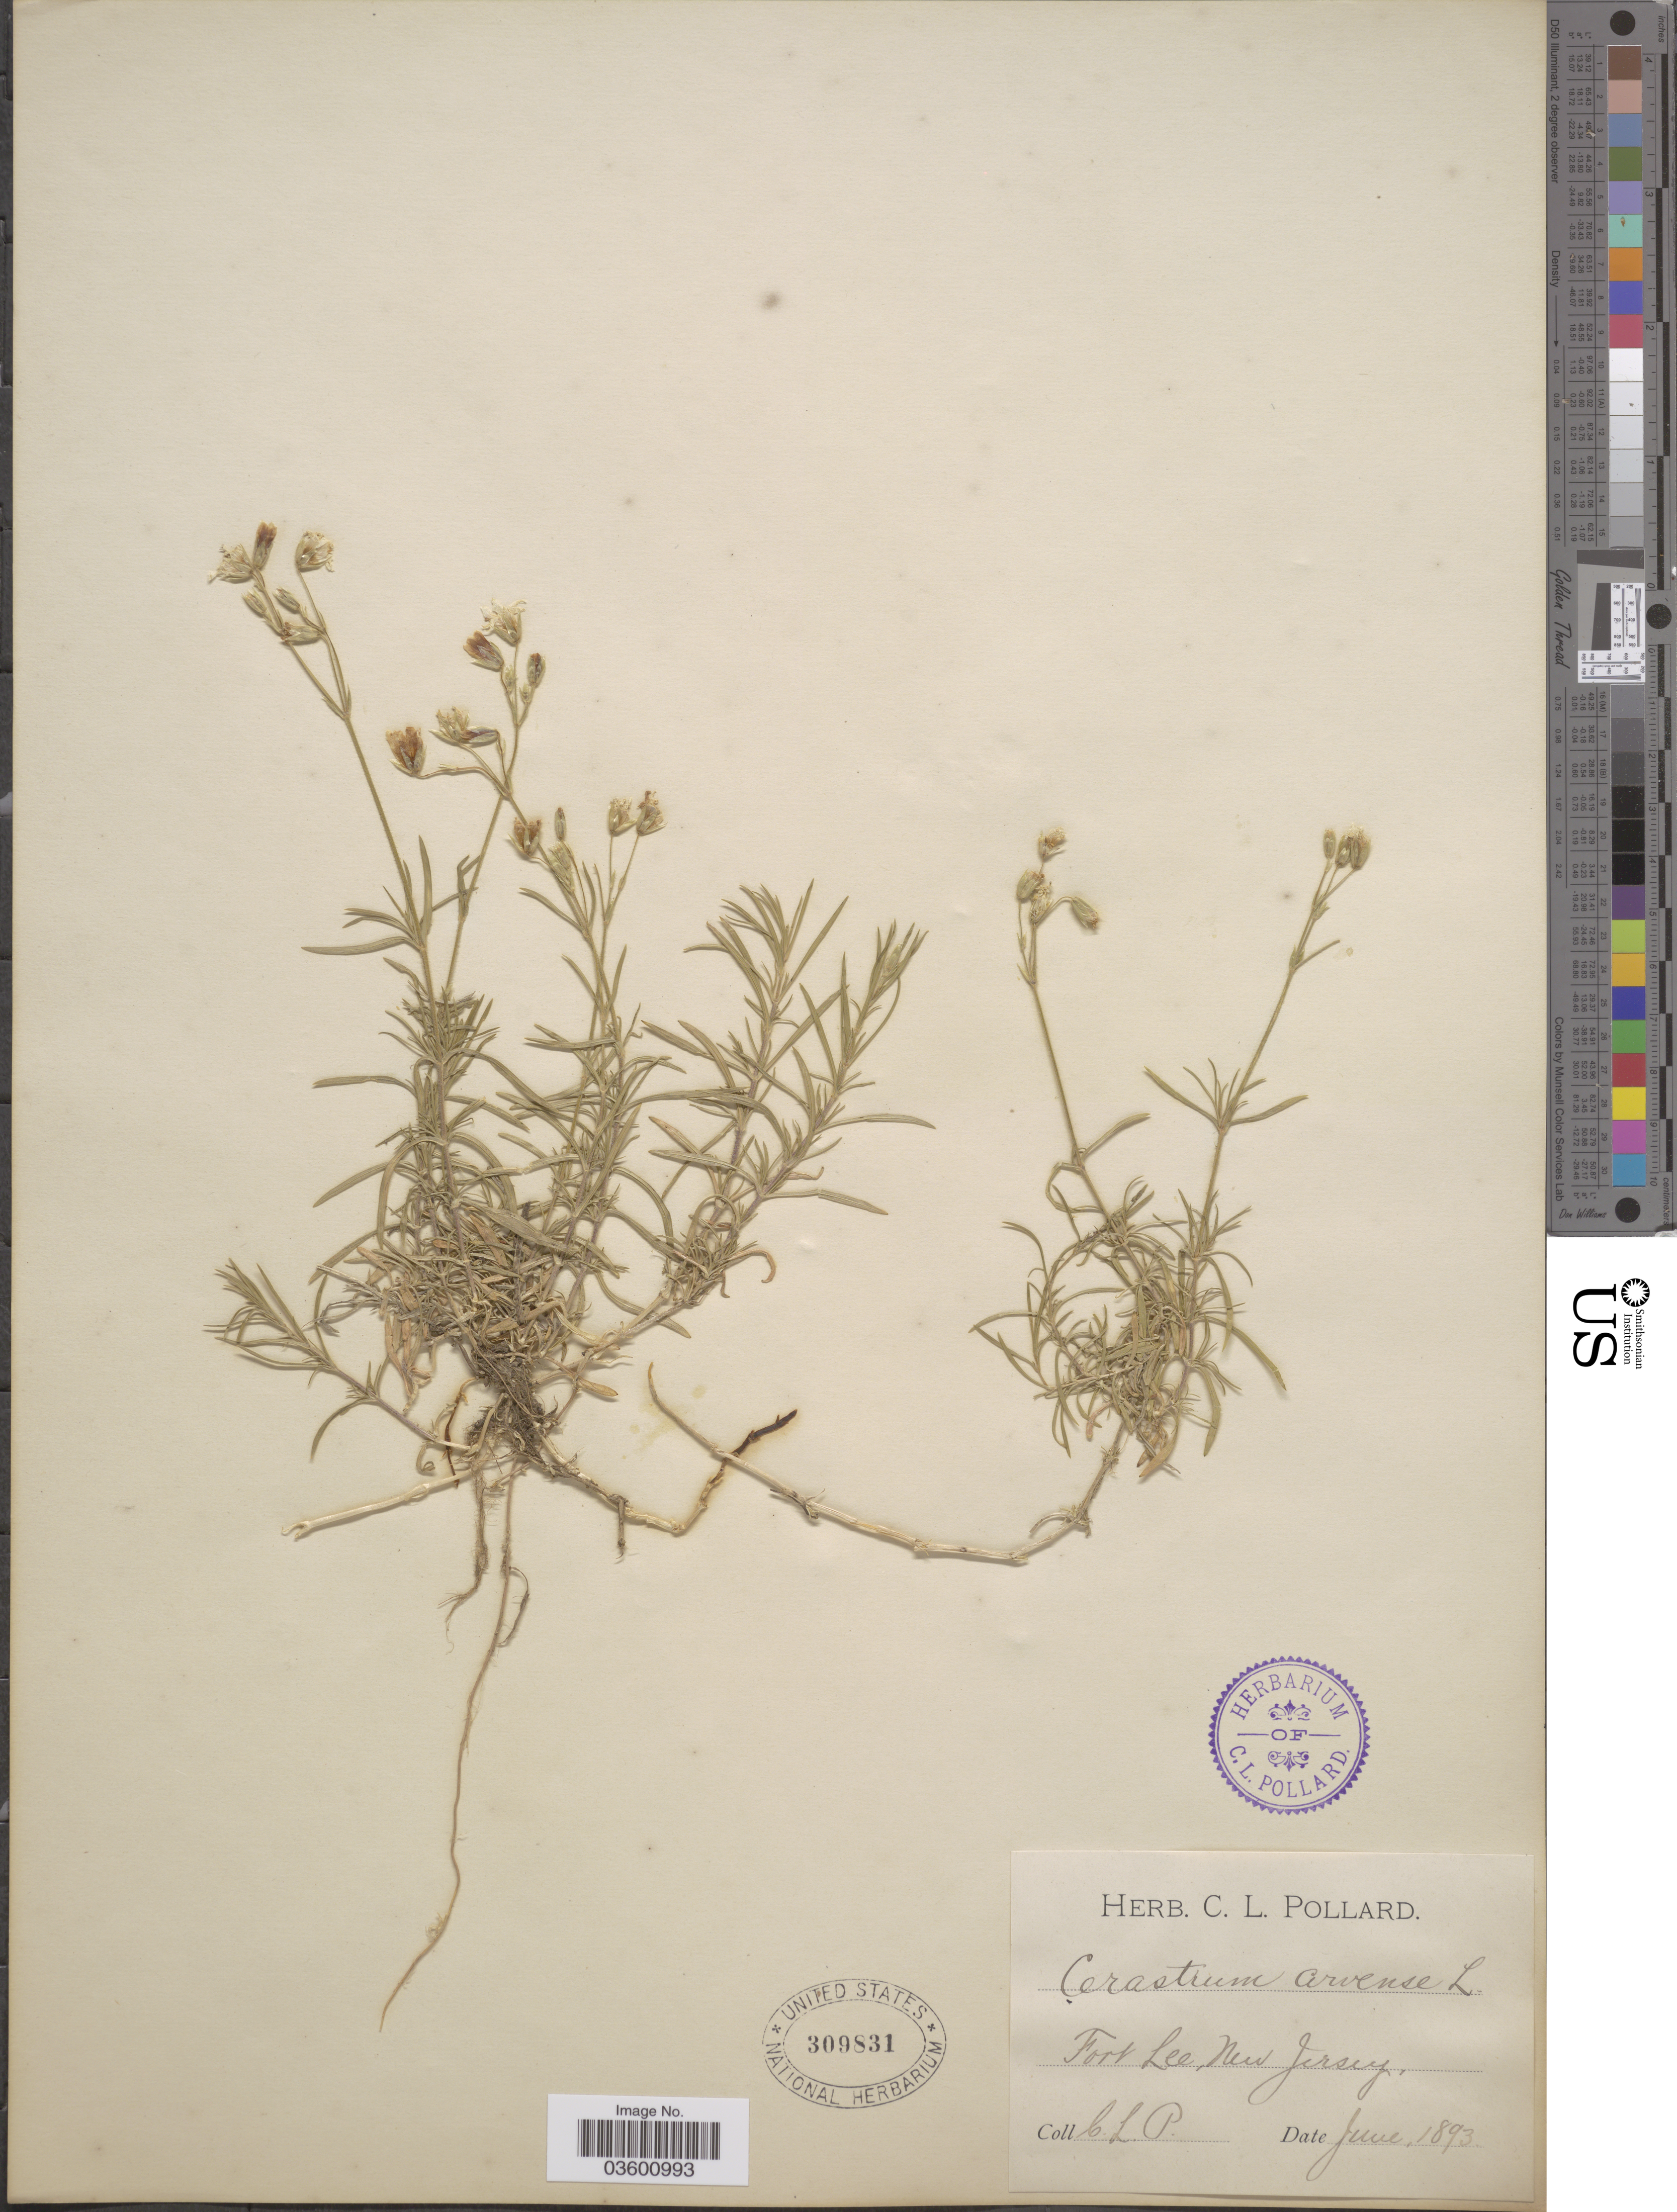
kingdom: Plantae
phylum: Tracheophyta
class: Magnoliopsida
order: Caryophyllales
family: Caryophyllaceae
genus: Cerastium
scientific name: Cerastium arvense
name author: L.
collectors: C. L. Pollard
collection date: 1893-06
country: United States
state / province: New Jersey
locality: Fort Lee.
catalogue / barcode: US 309831